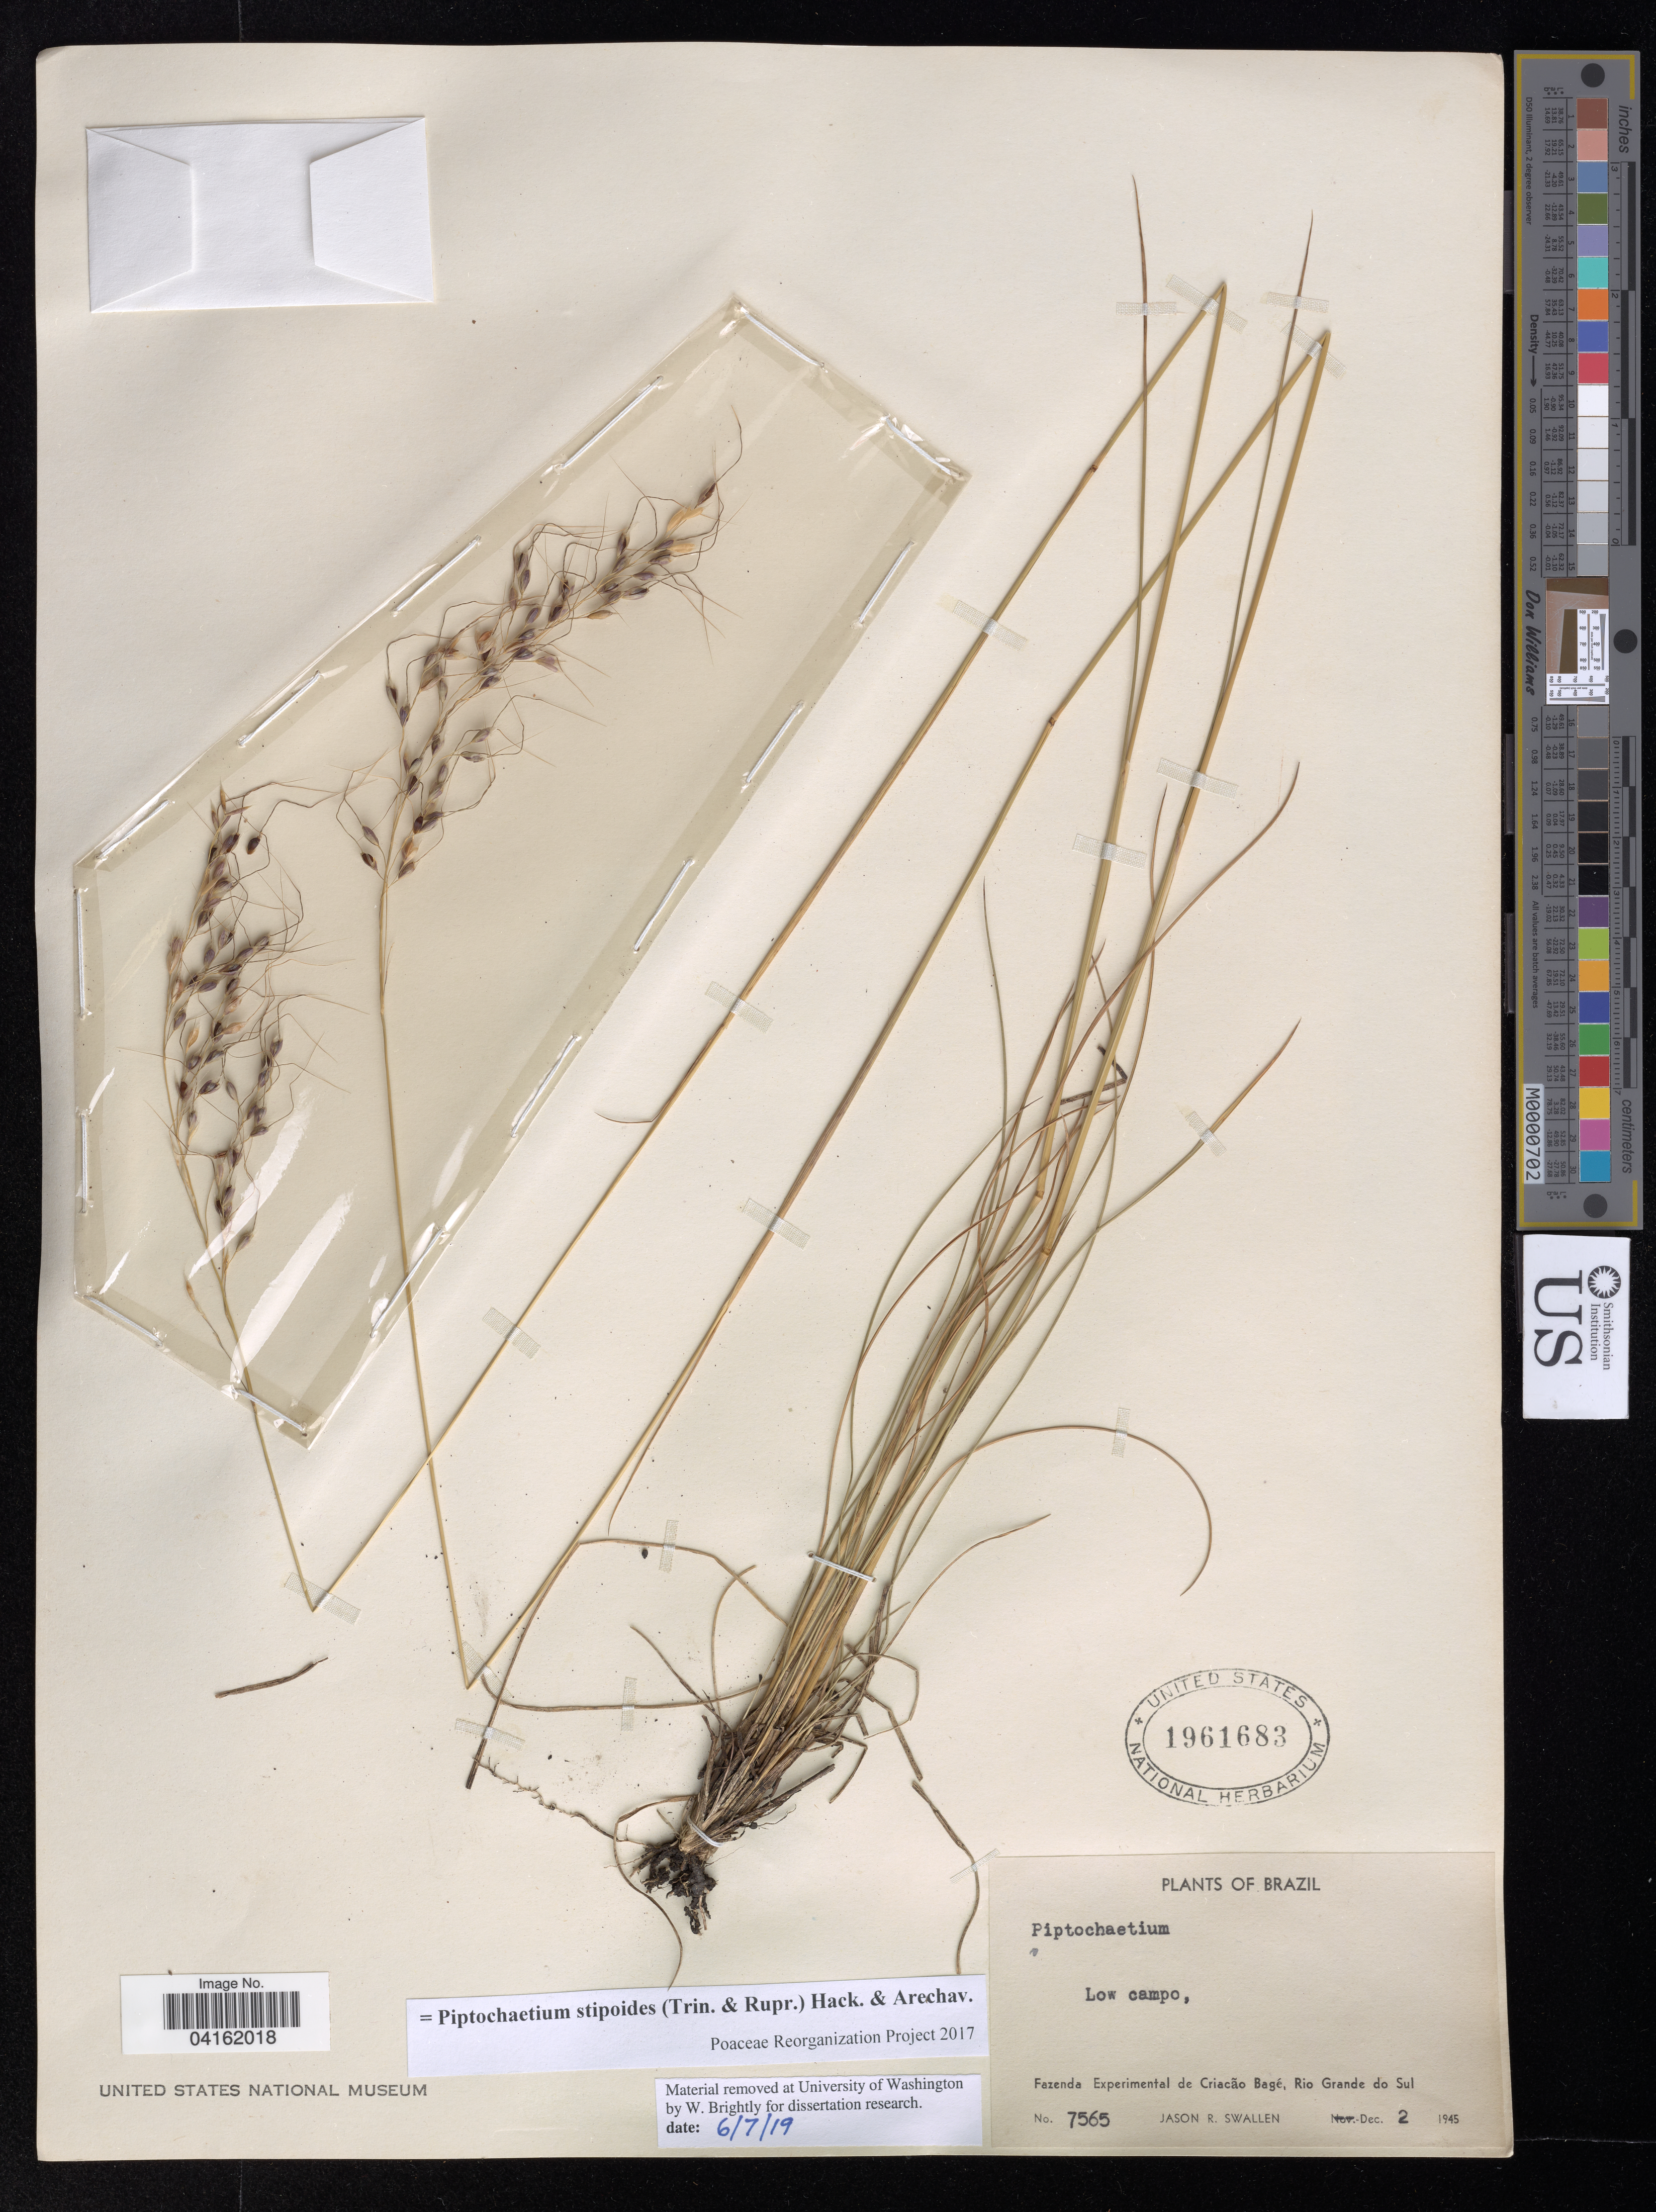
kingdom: Plantae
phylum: Tracheophyta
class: Liliopsida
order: Poales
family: Poaceae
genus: Piptochaetium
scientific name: Piptochaetium stipoides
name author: (Trin. & Rupr.) Hack. & Arechav.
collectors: J. R. Swallen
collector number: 7565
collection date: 1945-12-02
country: Brazil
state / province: Rio Grande do Sul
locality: Fazenda Experimental de Criacão Bagé.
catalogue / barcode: US 1961683